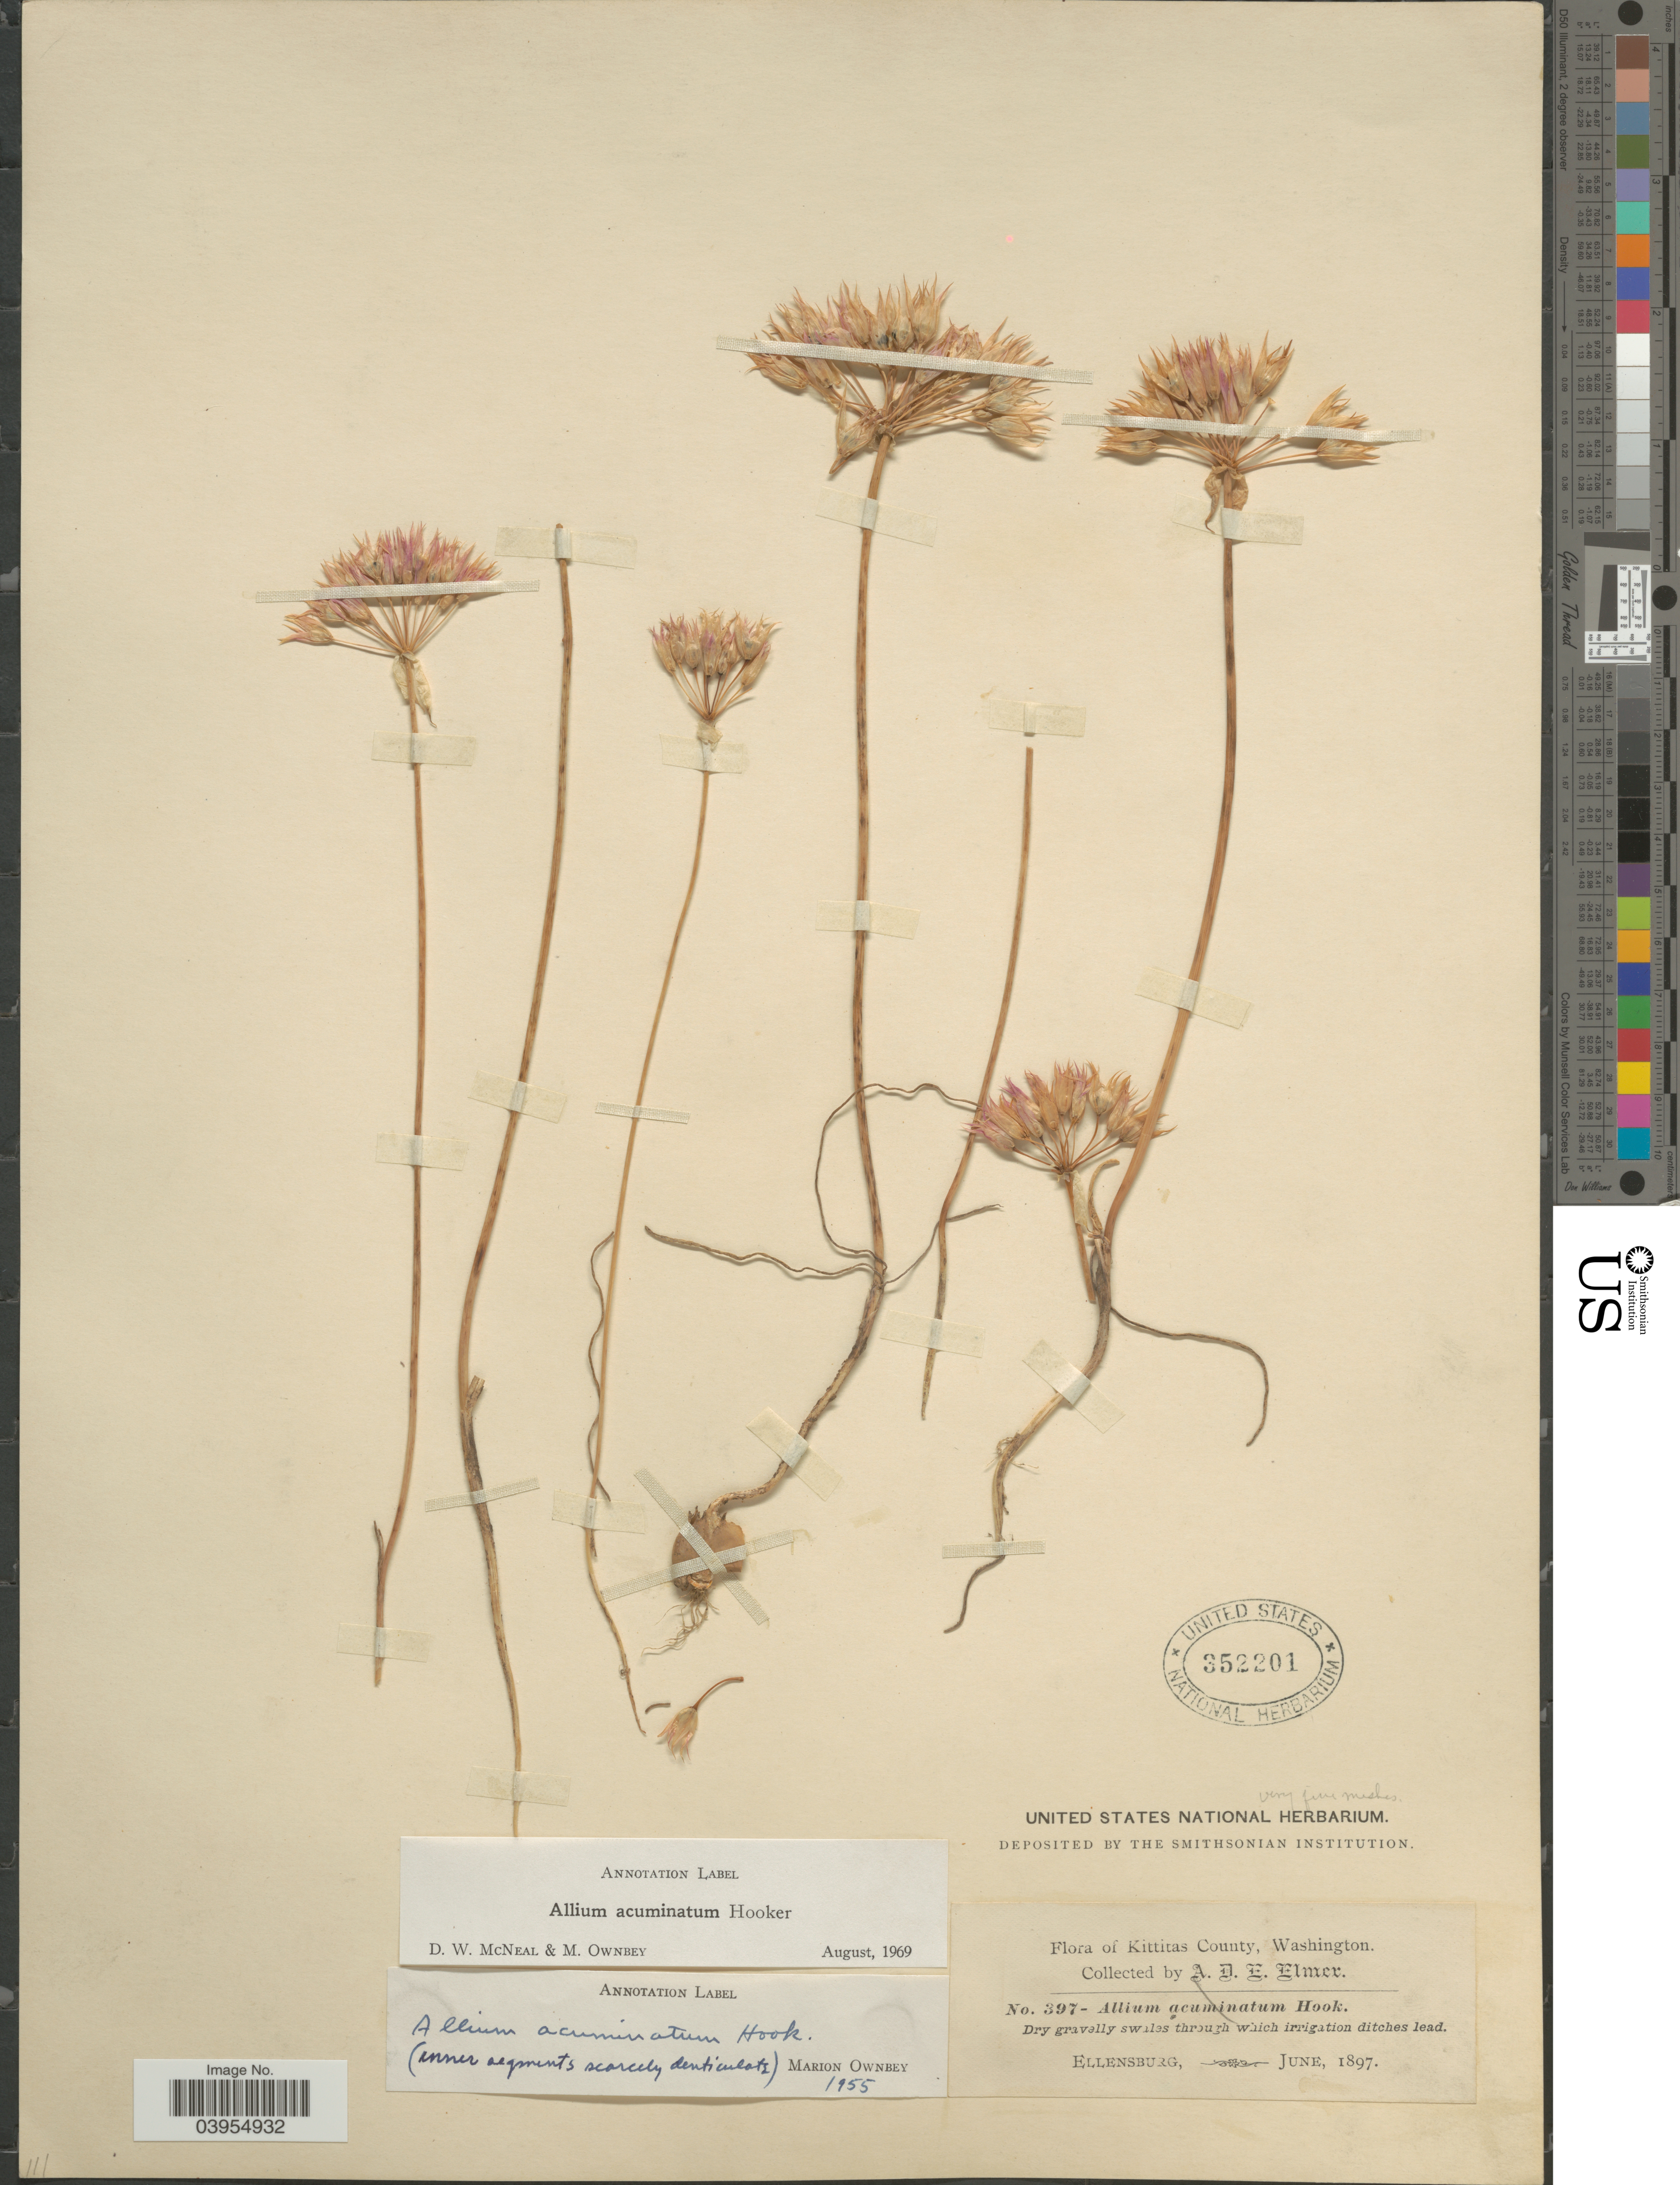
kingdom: Plantae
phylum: Tracheophyta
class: Liliopsida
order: Asparagales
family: Amaryllidaceae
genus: Allium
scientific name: Allium acuminatum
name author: Hook.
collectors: A. D. E. Elmer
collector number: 397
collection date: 1897-06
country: United States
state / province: Washington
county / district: Kittitas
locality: Kittitas County. Dry gravelly swales through which irrigation ditches lead. Ellensburg.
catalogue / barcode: US 352201